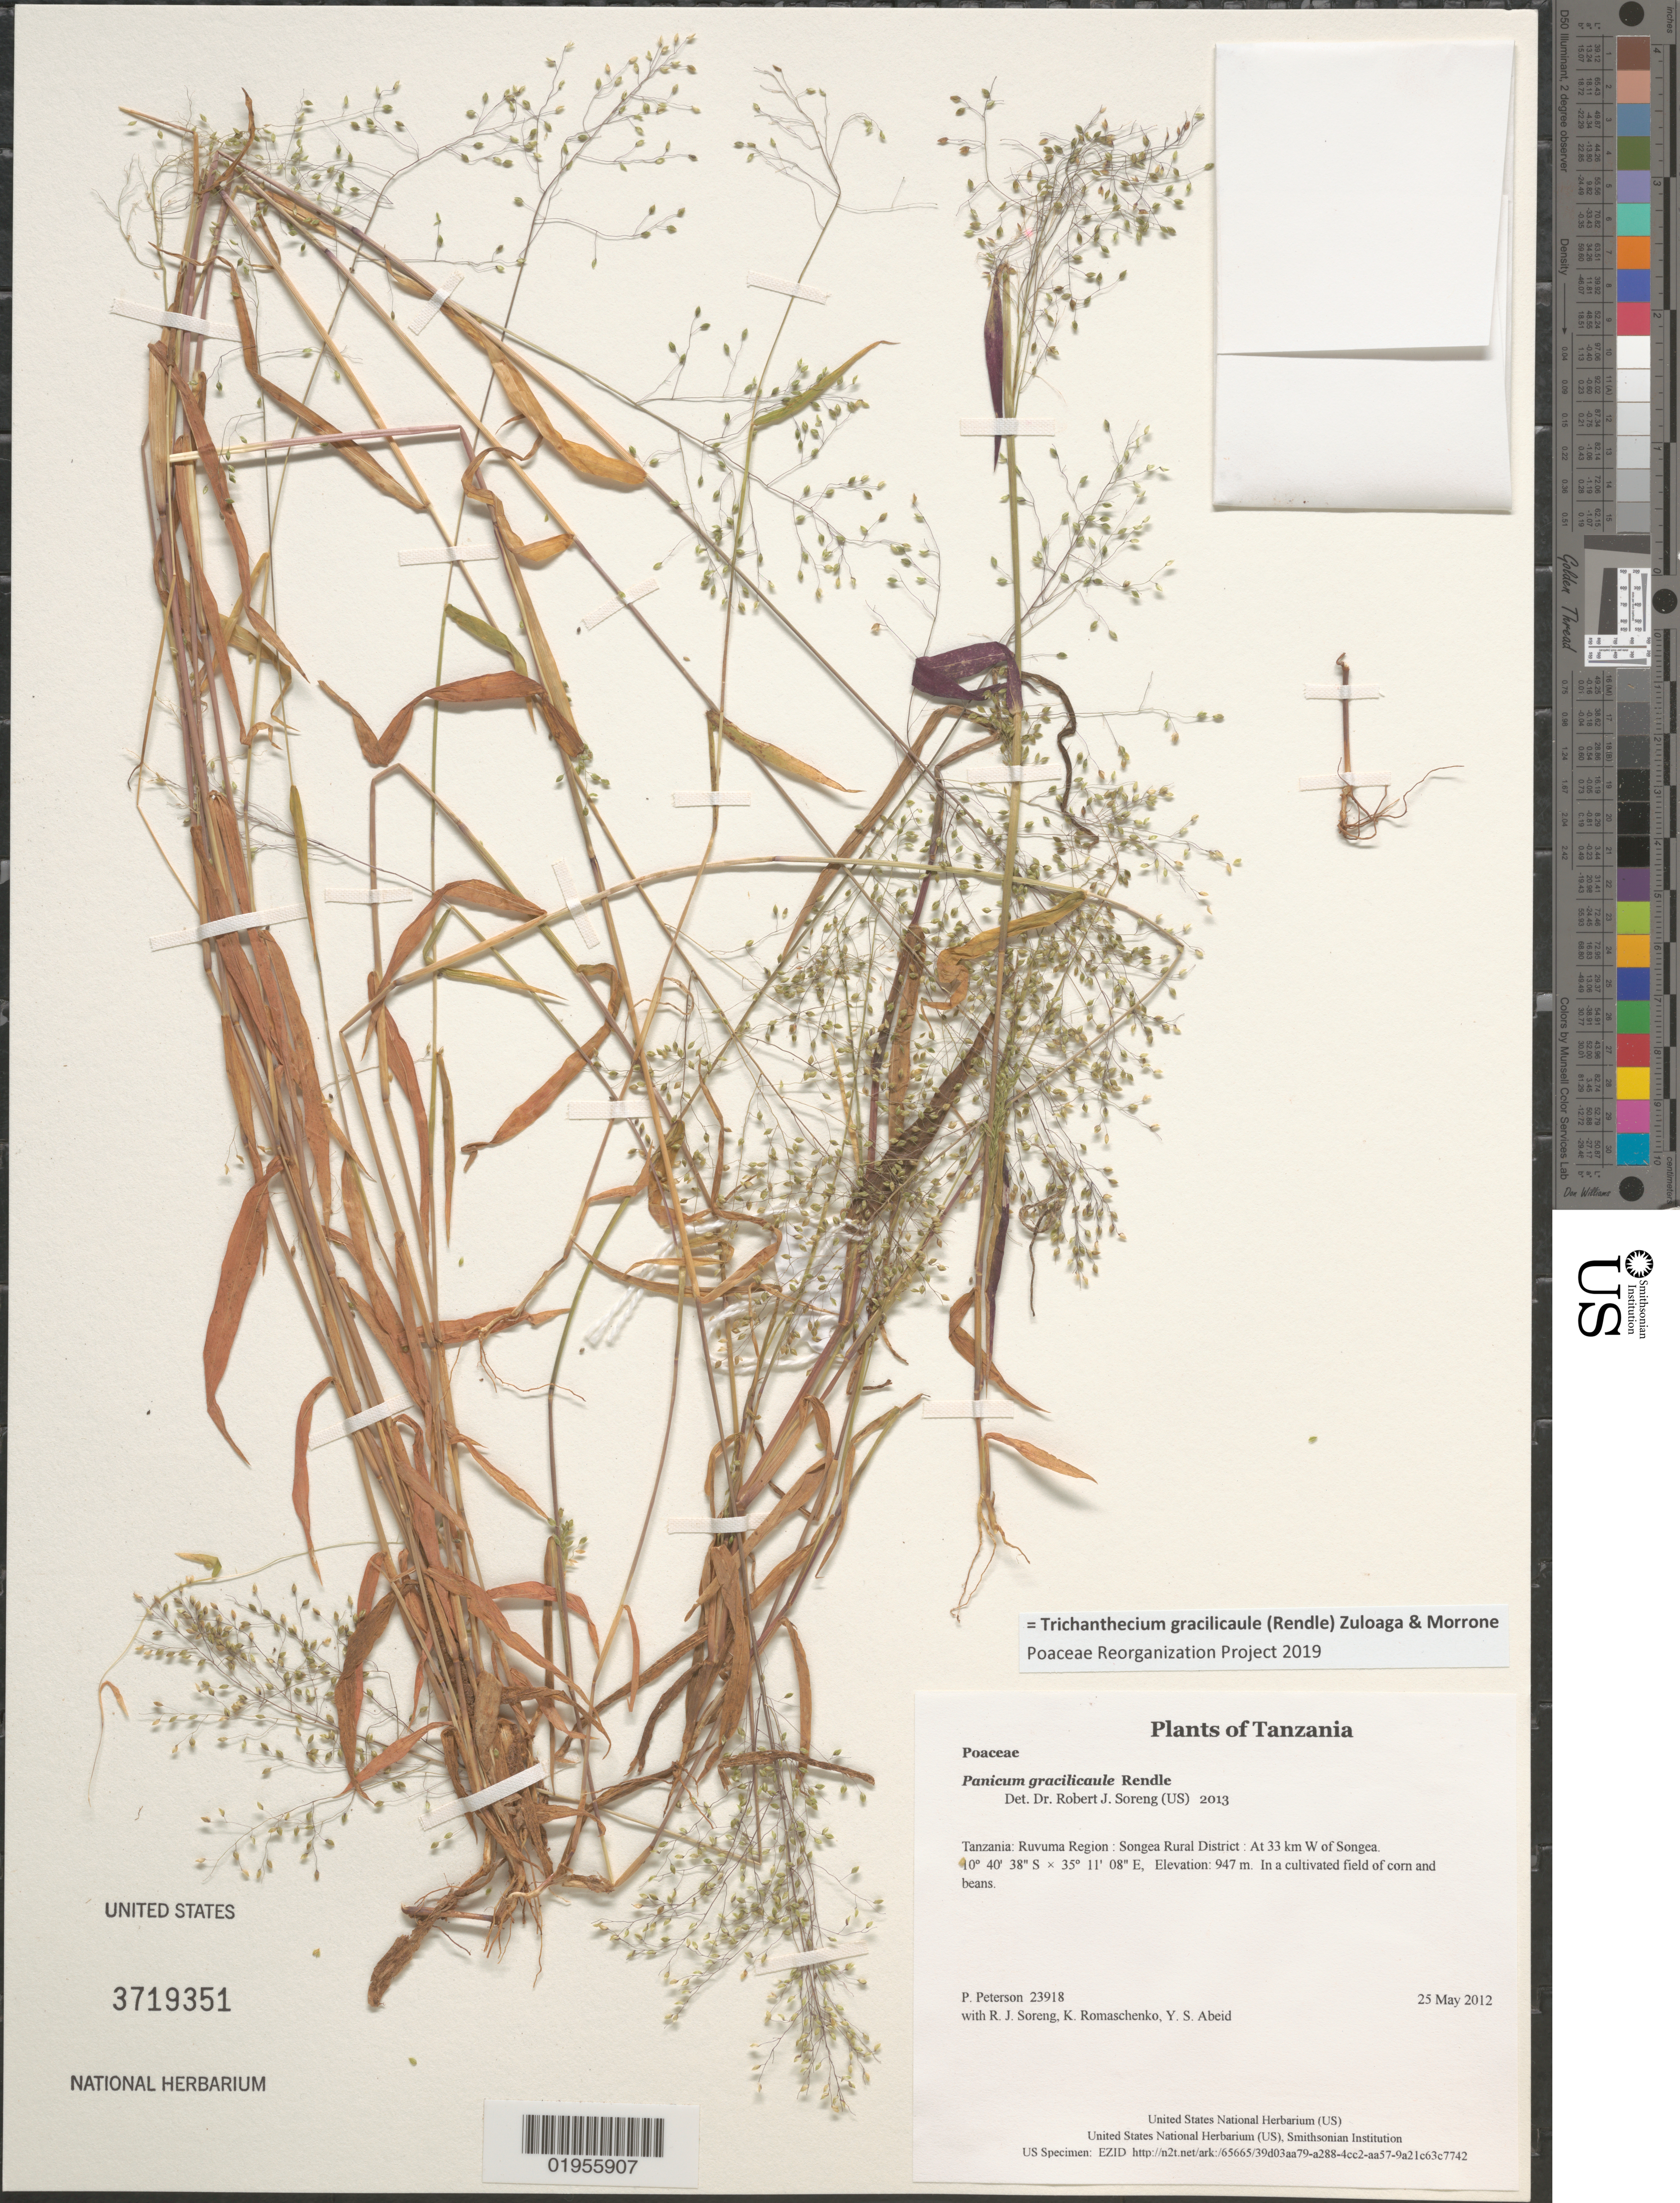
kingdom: Plantae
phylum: Tracheophyta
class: Liliopsida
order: Poales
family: Poaceae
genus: Panicum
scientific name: Panicum gracilicaule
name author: Rendle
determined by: Soreng, Robert J., Research Associate (BOT), Smithsonian Institution - National Museum of Natural History (UNITED STATES)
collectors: P. M. Peterson, R. J. Soreng, K. Romaschenko & Y. Abeid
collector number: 23918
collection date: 2012-05-25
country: Tanzania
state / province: Ruvuma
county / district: Songea Rural District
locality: At 33 km W of Songea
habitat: In a cultivated field of corn and beans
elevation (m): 947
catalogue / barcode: US 3719351